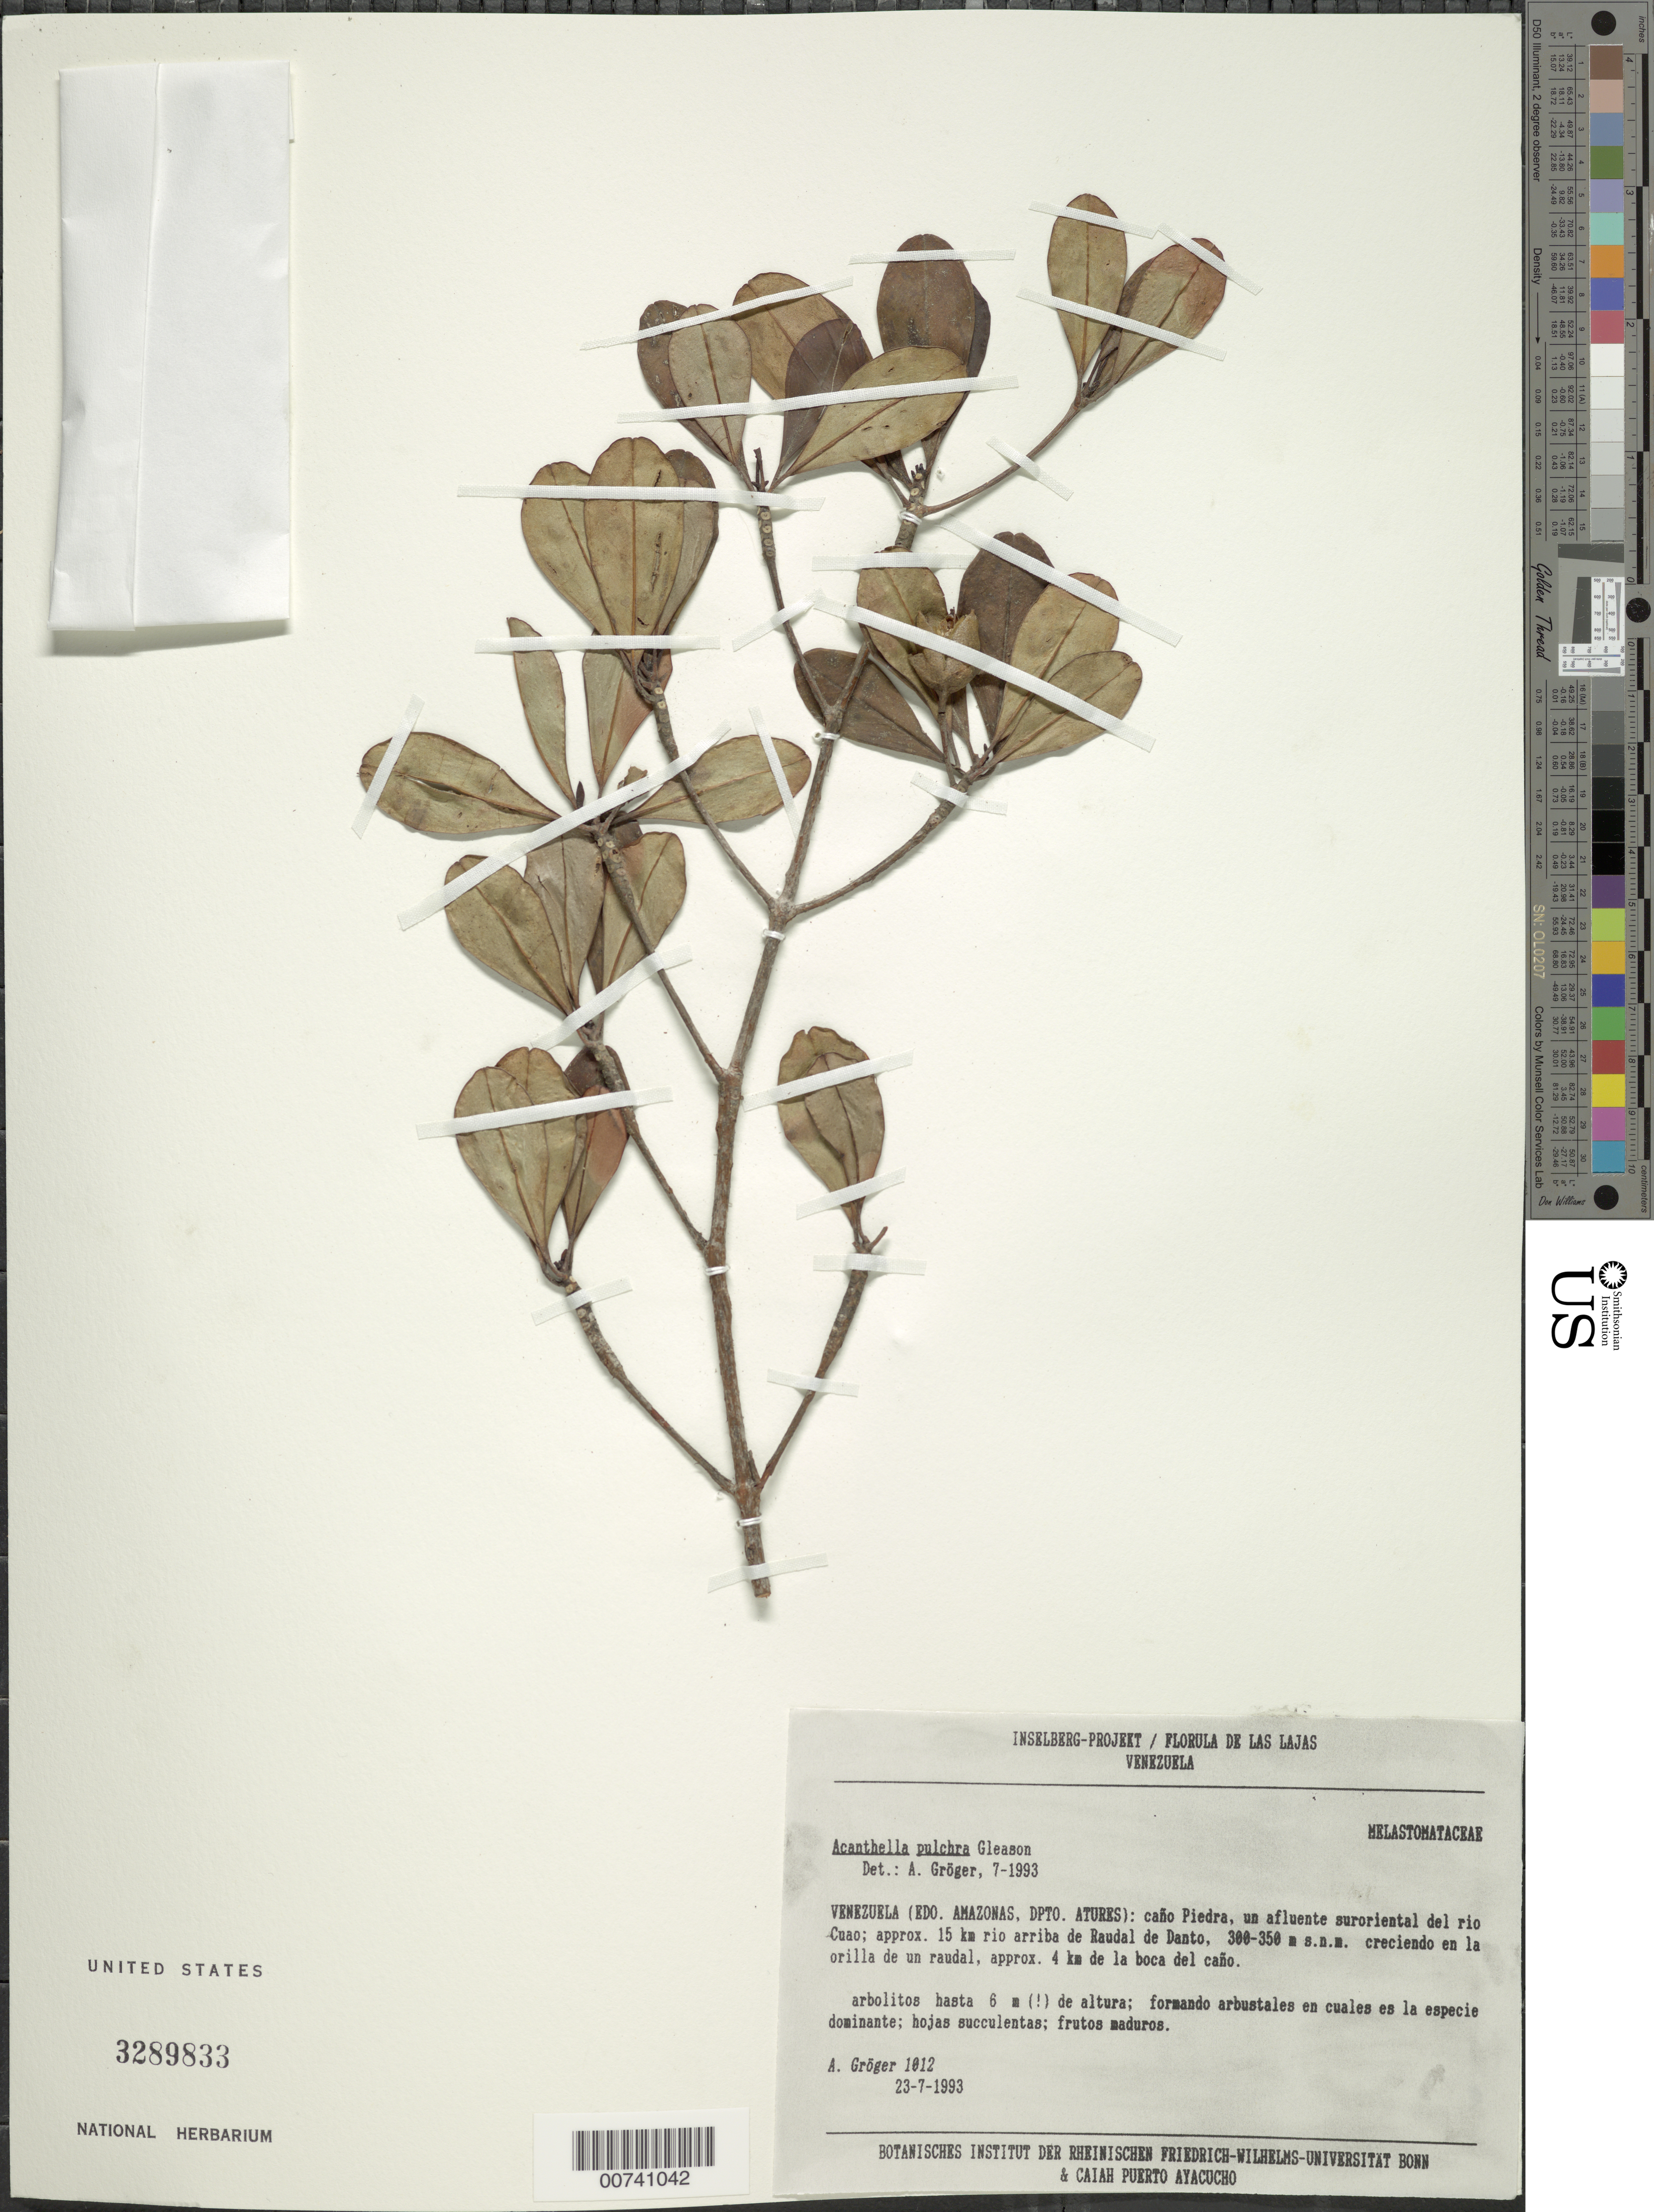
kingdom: Plantae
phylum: Tracheophyta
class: Magnoliopsida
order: Myrtales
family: Melastomataceae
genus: Acanthella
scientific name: Acanthella pulchra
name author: Gleason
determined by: Gröger, A.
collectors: A. Gröger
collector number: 1012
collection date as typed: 23-Jul-93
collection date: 1993-07-23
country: Venezuela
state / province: Amazonas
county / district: Atures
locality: Caño Piedra, Río Cuao, 15 km toward Raudal de Danto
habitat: Creciendo en la orilla de un raudal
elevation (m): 300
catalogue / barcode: US 3289833